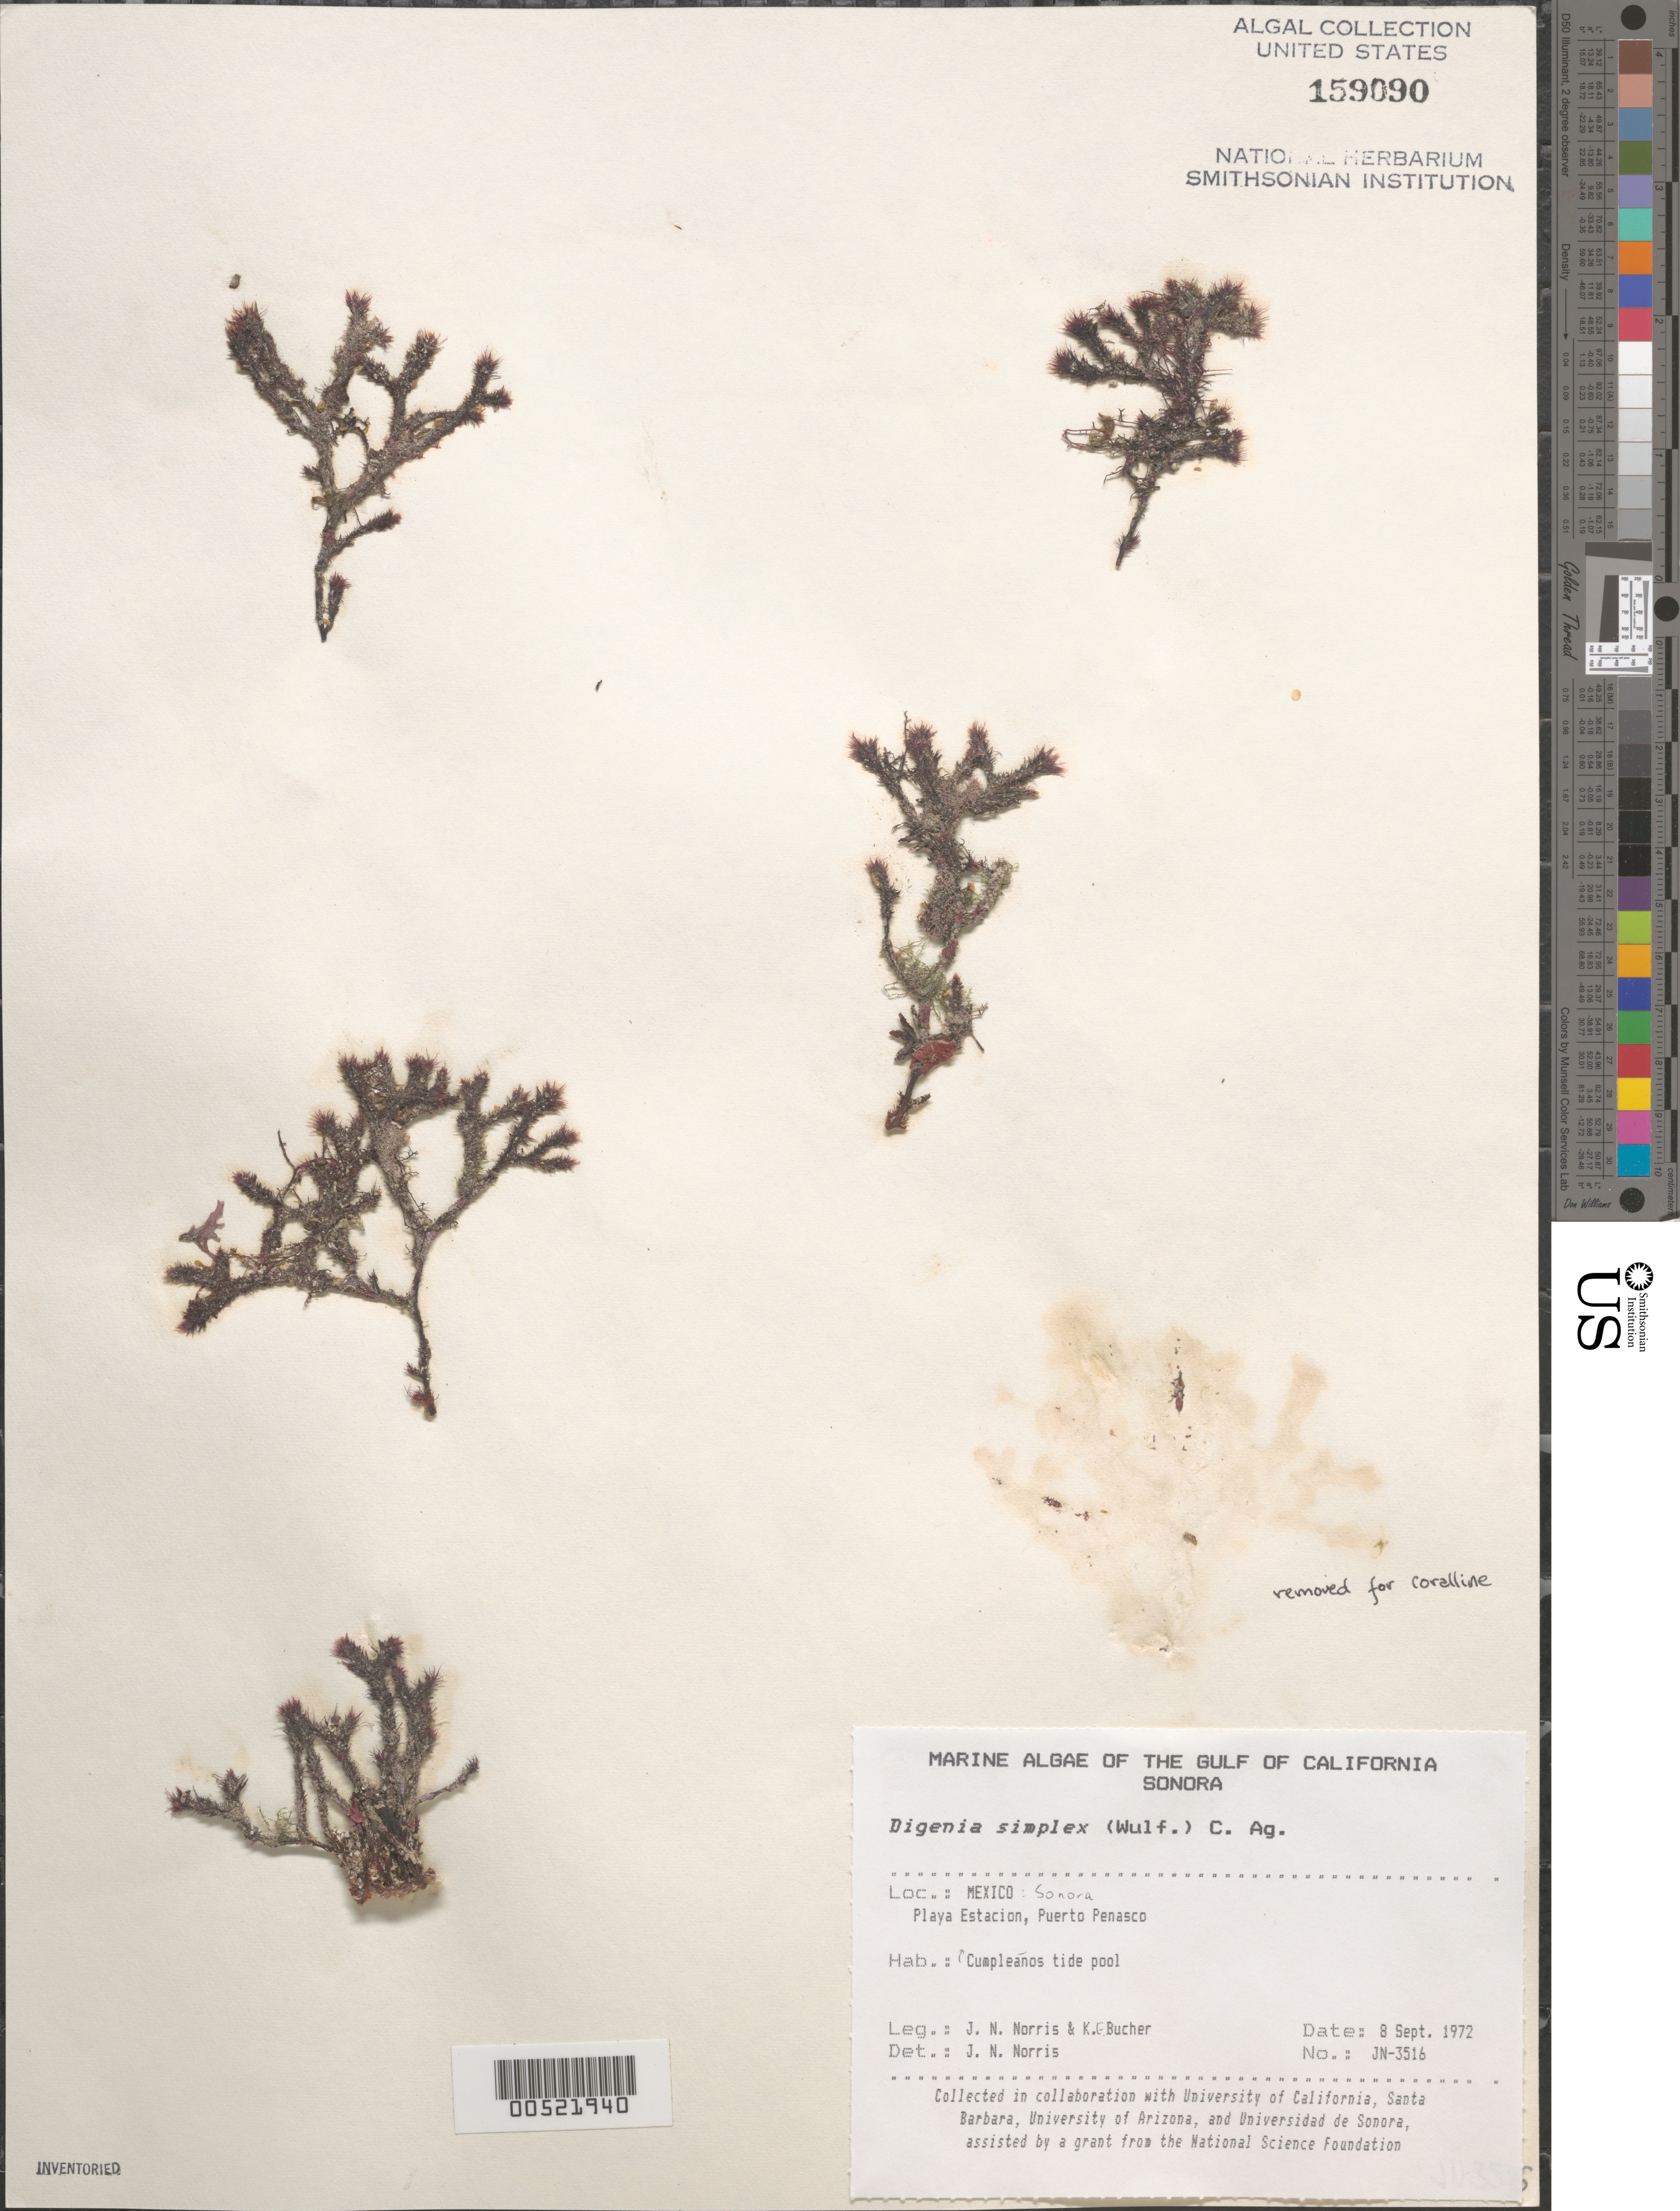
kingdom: Plantae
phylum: Rhodophyta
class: Florideophyceae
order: Ceramiales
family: Rhodomelaceae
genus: Digenea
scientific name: Digenea simplex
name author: (Wulfen) C. Agardh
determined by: Norris, James N.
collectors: J. N. Norris & K. E. Bucher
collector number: JN-3516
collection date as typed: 08 Sep 1972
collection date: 1972-09-08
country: Mexico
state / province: Sonora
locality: Playa Estacion, Puerto Penasco, Cumpleanos tide pool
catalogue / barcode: US 159090